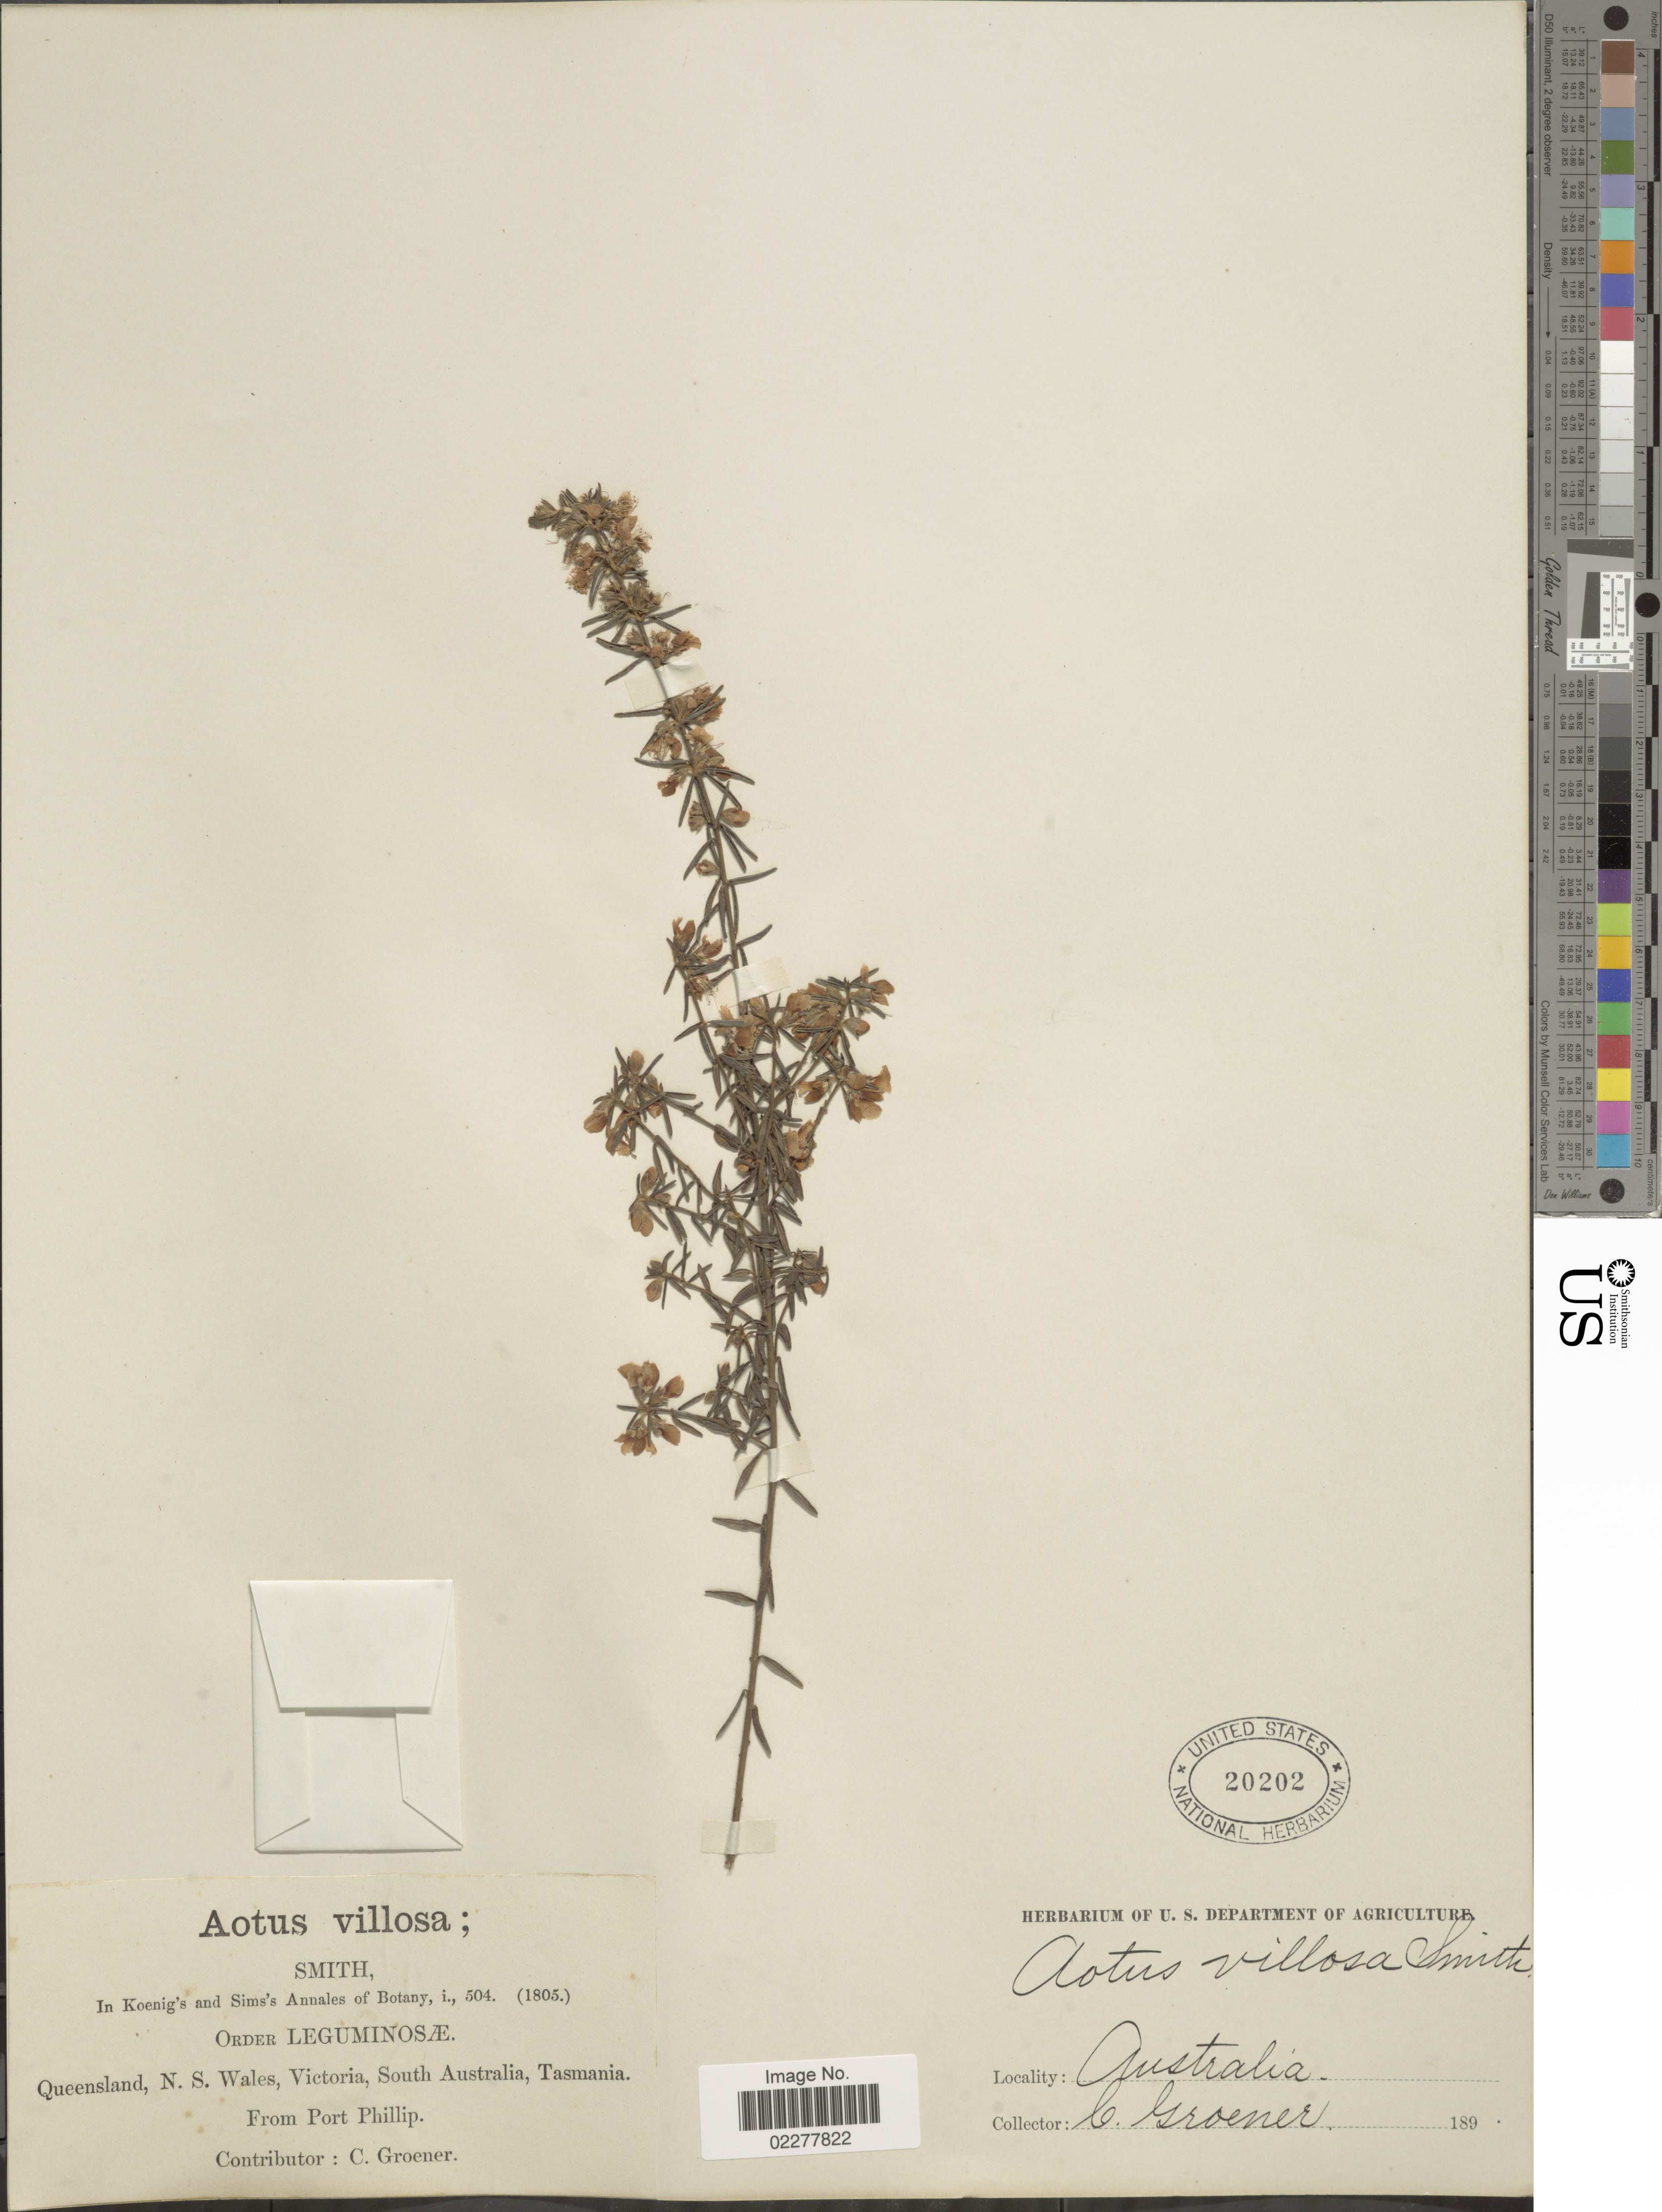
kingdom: Plantae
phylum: Tracheophyta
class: Magnoliopsida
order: Fabales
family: Fabaceae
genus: Aotus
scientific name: Aotus villosa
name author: Sm.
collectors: C. Groener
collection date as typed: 189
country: Australia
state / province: Victoria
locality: Queensland, N.S. Wales, Victoria, South Australia, Tasmania. From Port Phillip.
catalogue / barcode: US 20202